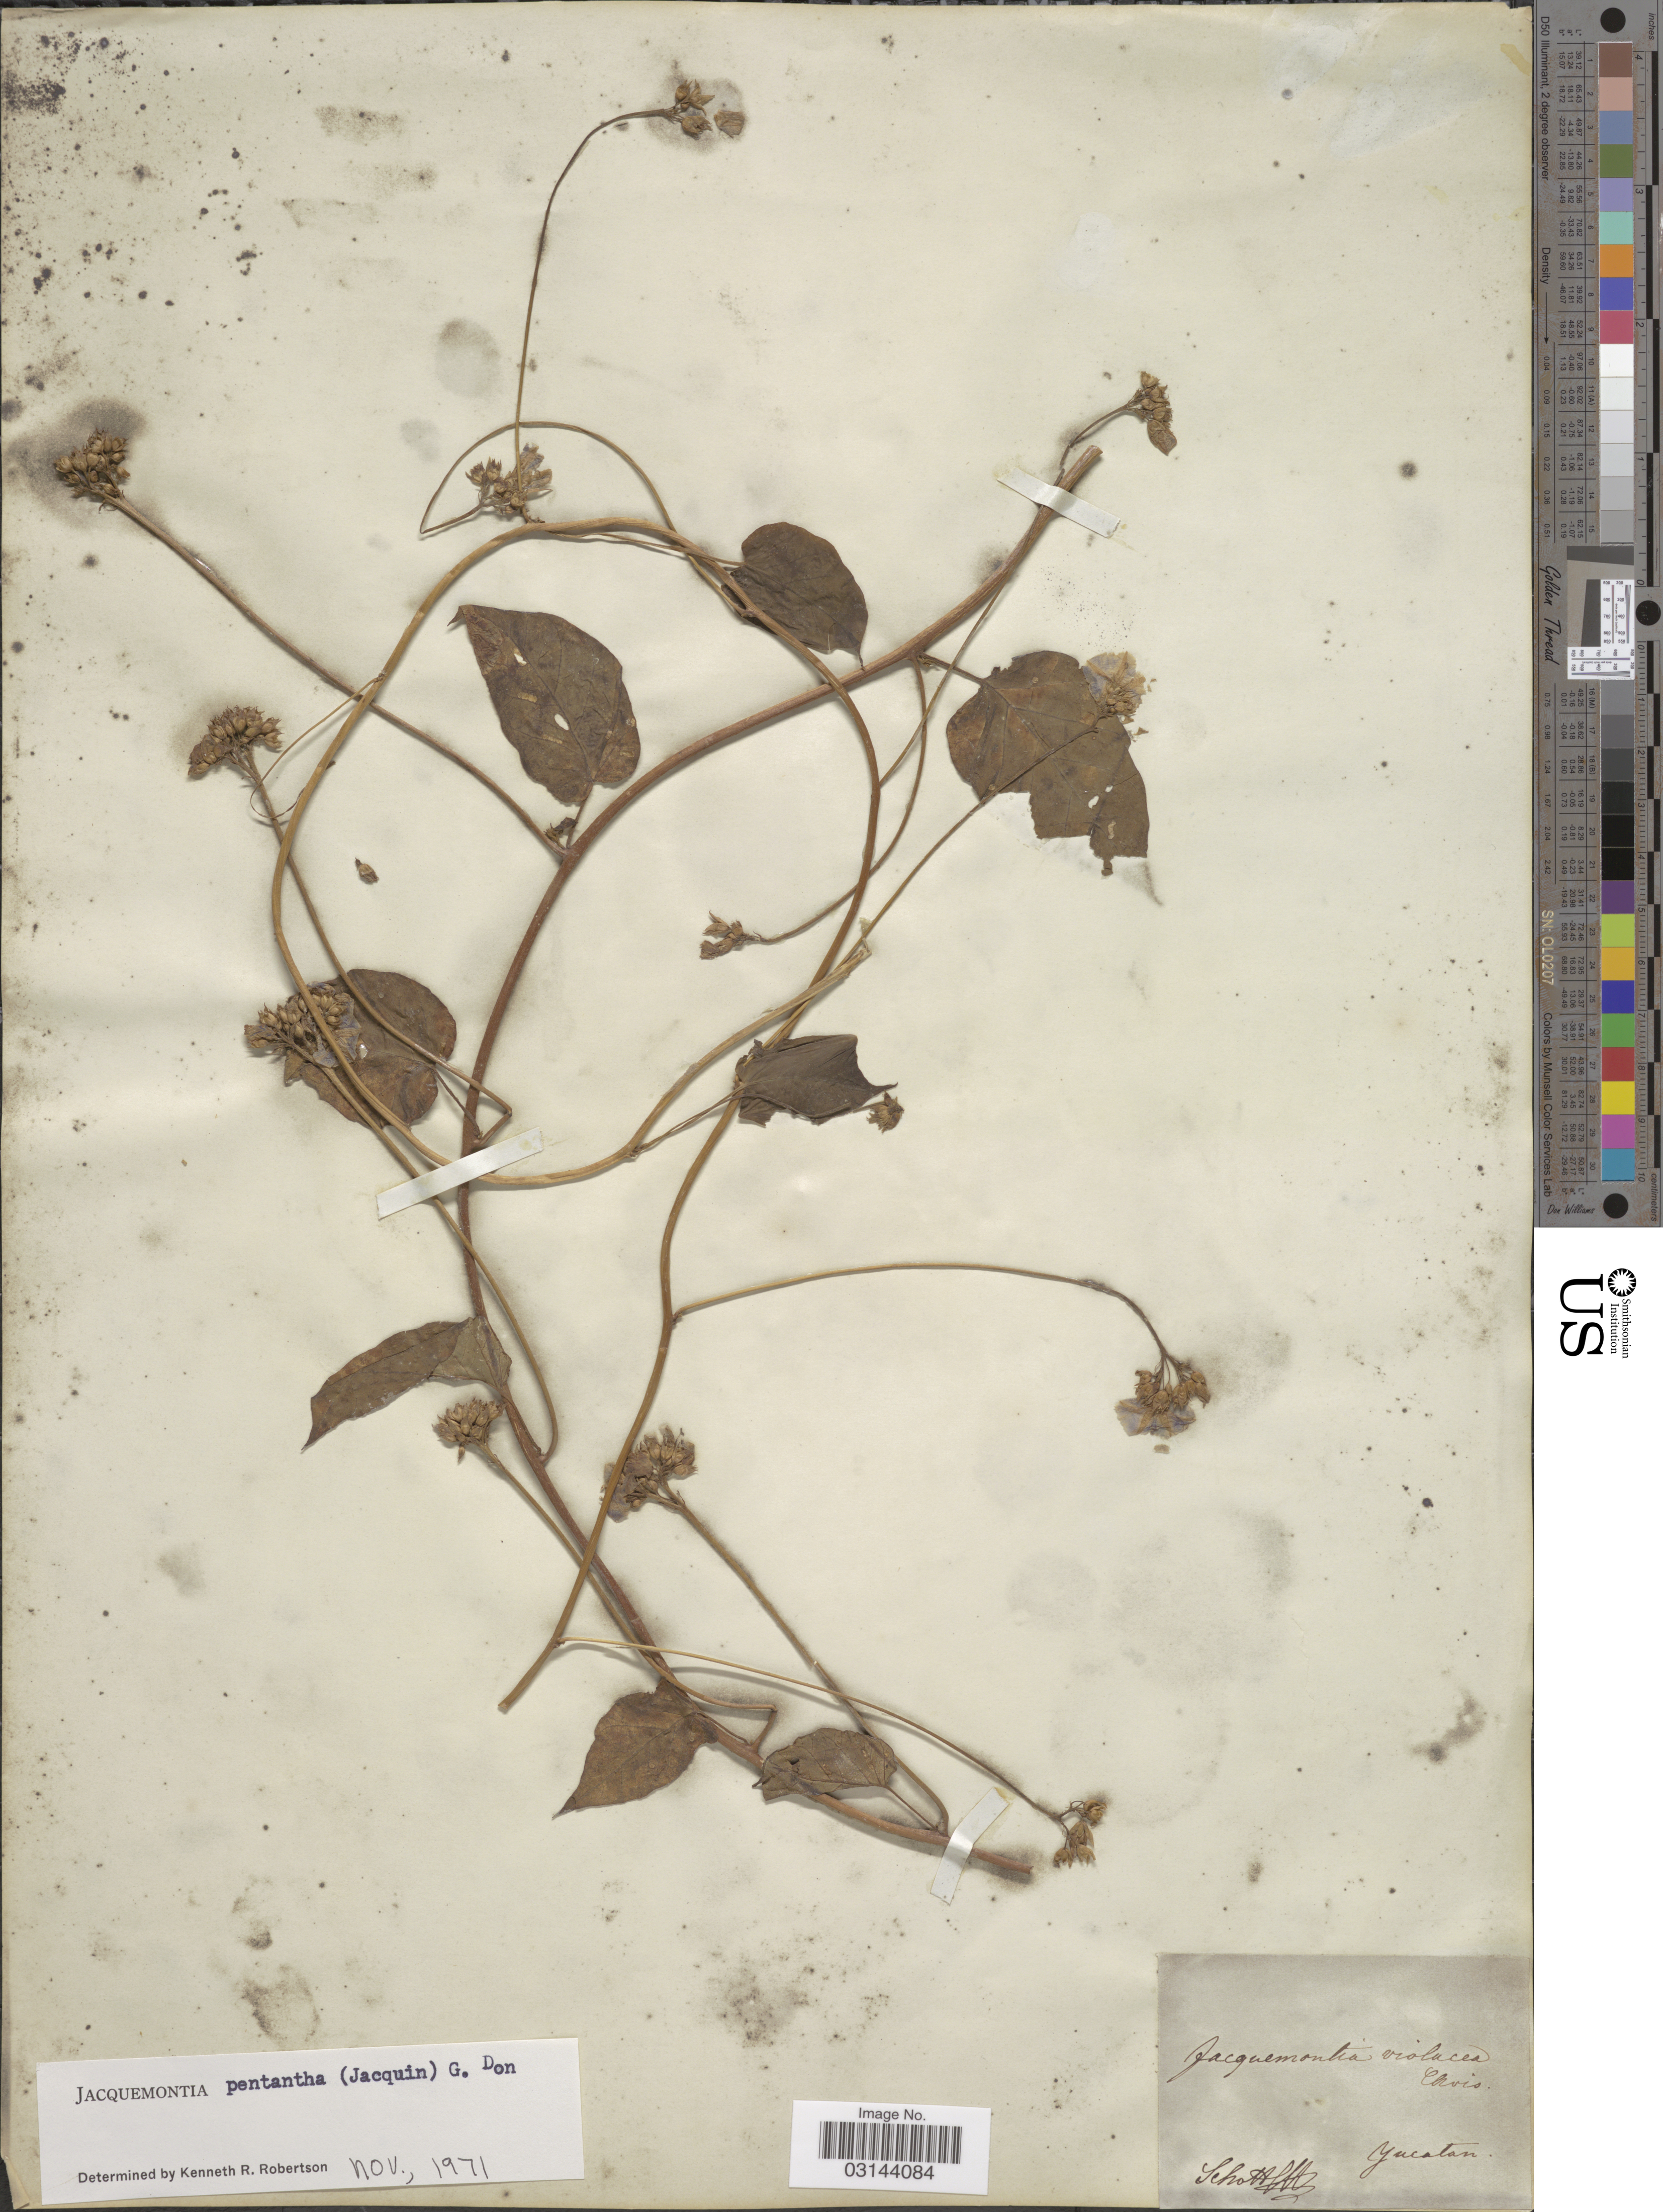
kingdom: Plantae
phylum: Tracheophyta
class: Magnoliopsida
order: Solanales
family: Convolvulaceae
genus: Jacquemontia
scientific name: Jacquemontia pentanthos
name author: (Jacq.) G. Don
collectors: -. Schottz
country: Mexico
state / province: Yucatán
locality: Yucatan.